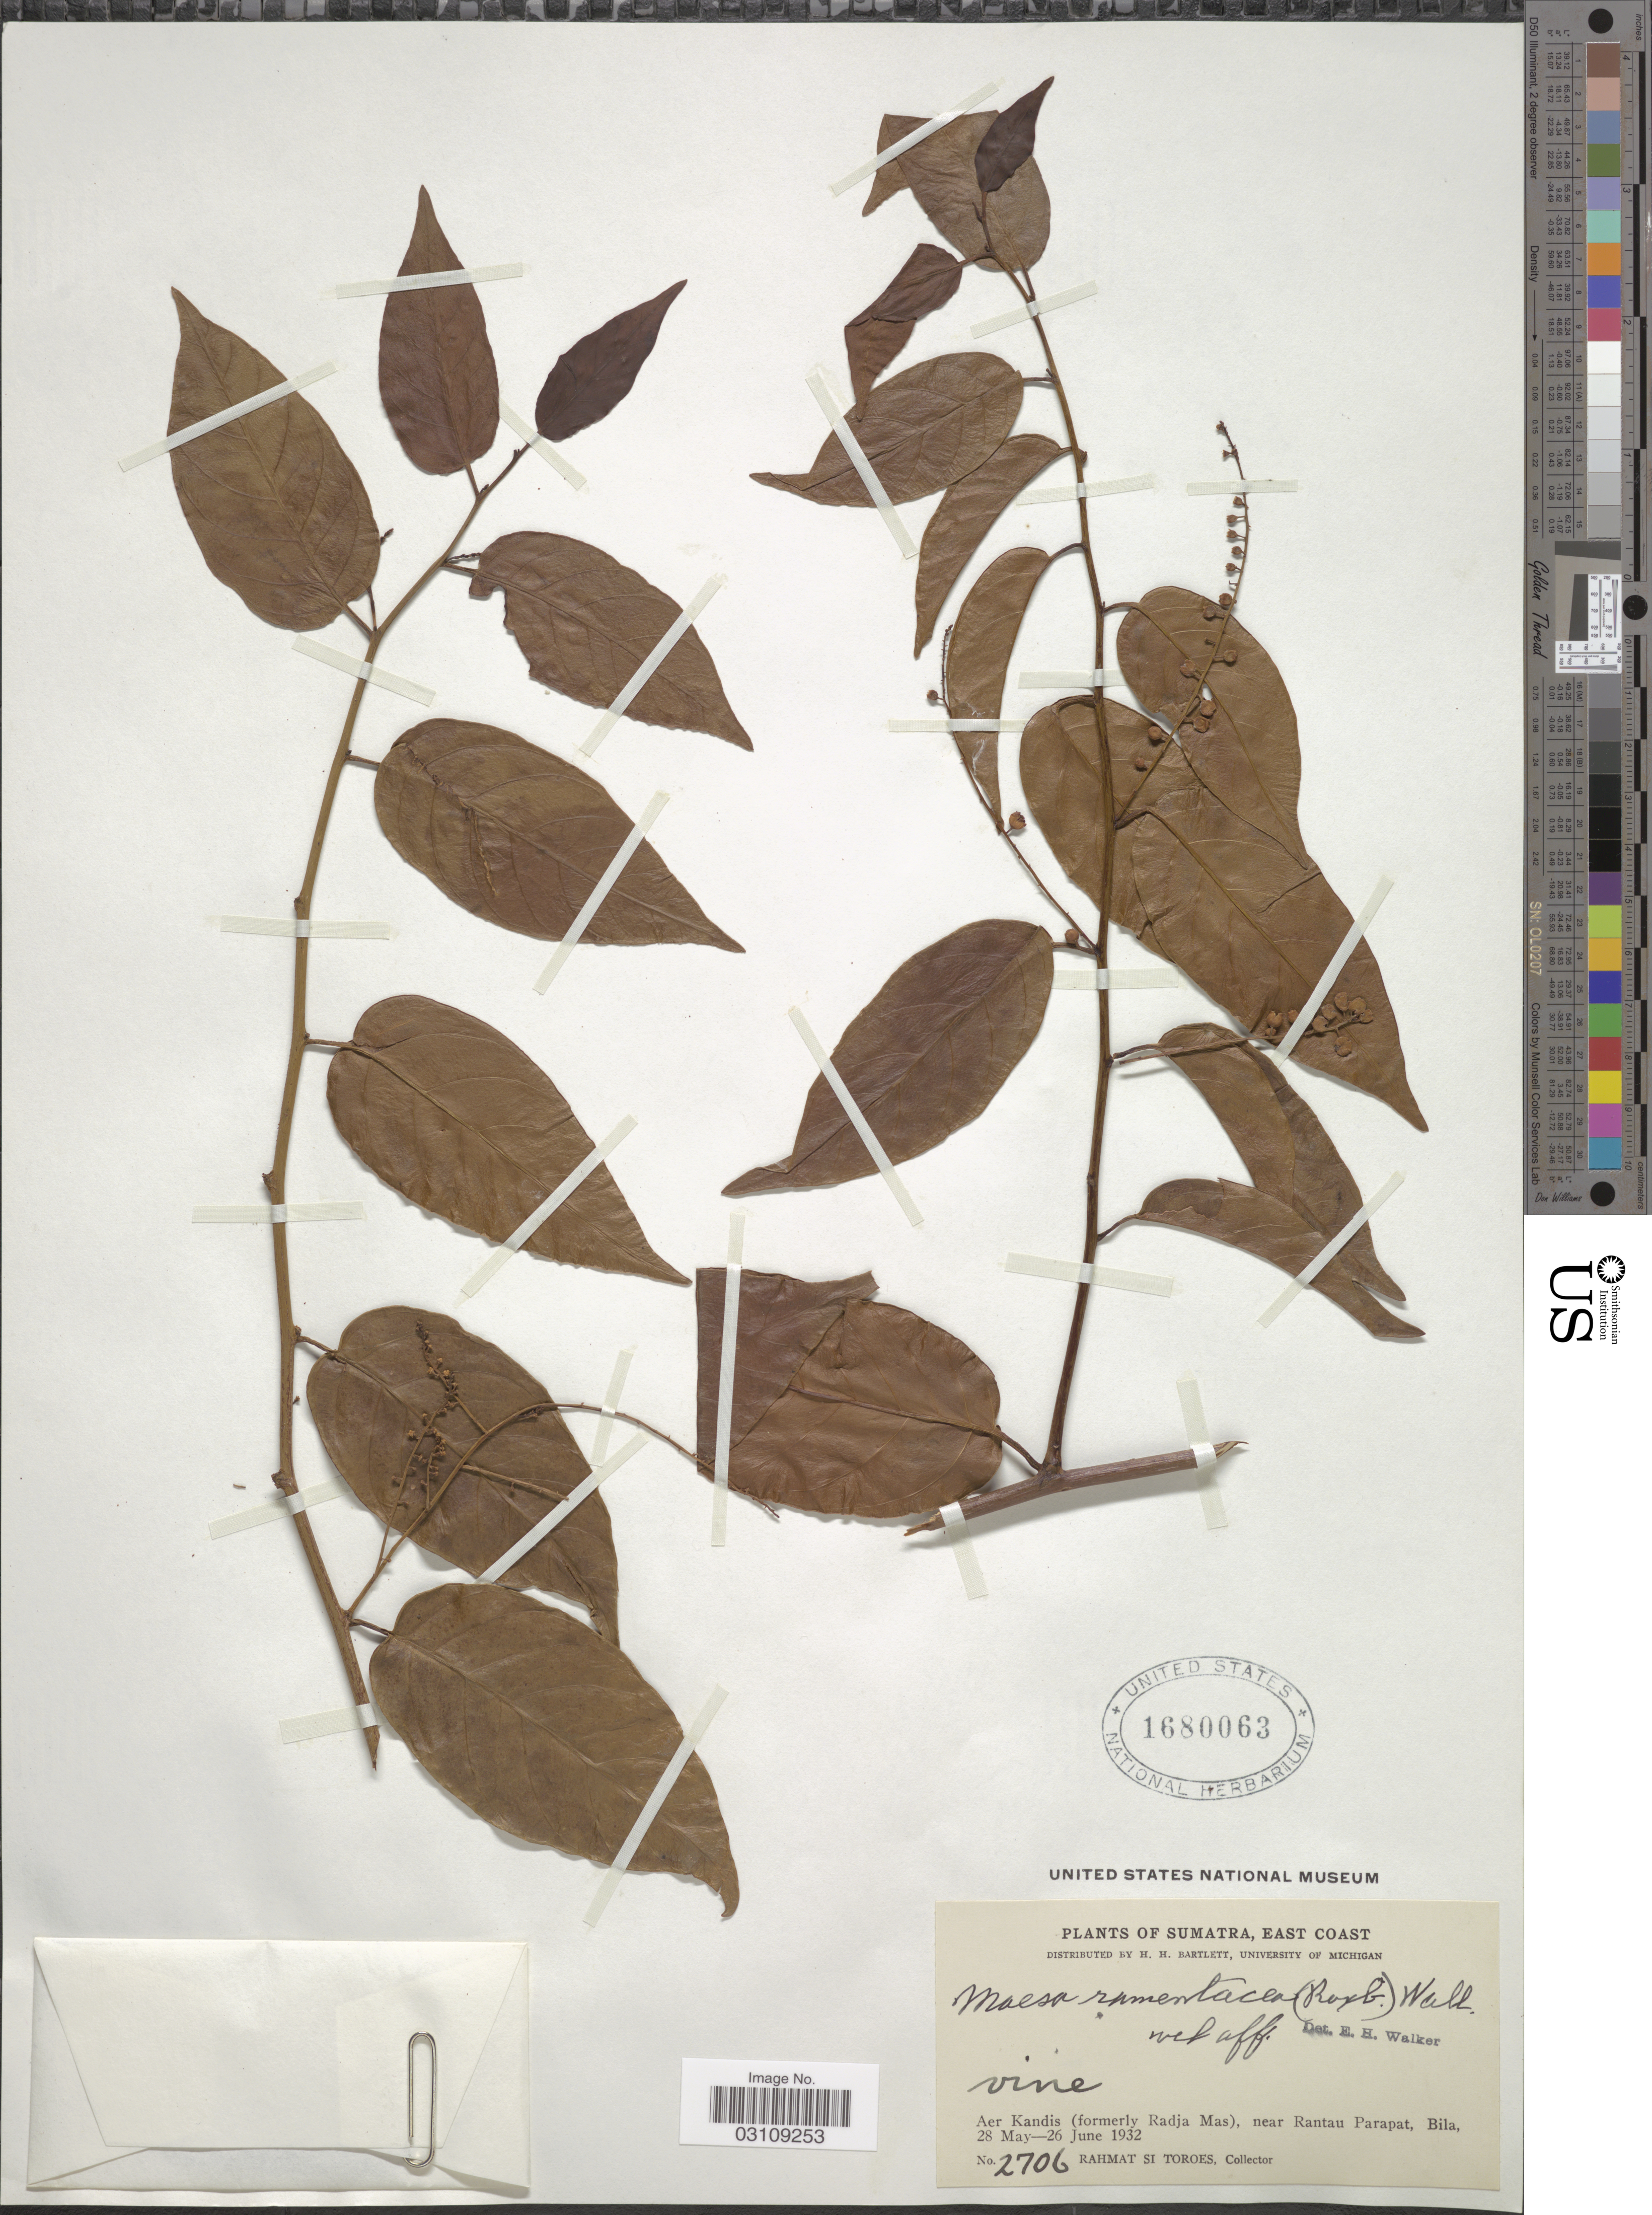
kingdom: Plantae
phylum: Tracheophyta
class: Magnoliopsida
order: Ericales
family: Primulaceae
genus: Maesa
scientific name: Maesa ramentacea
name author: (Roxb.) A. DC.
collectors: Rahmat Si Boeea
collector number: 2706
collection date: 1932-05-28/1932-06-26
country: Indonesia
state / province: Sumatra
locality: East Coast. Aer Kandis (formerly Radja Mas), near Rantau Parapat, Bila.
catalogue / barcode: US 1680063